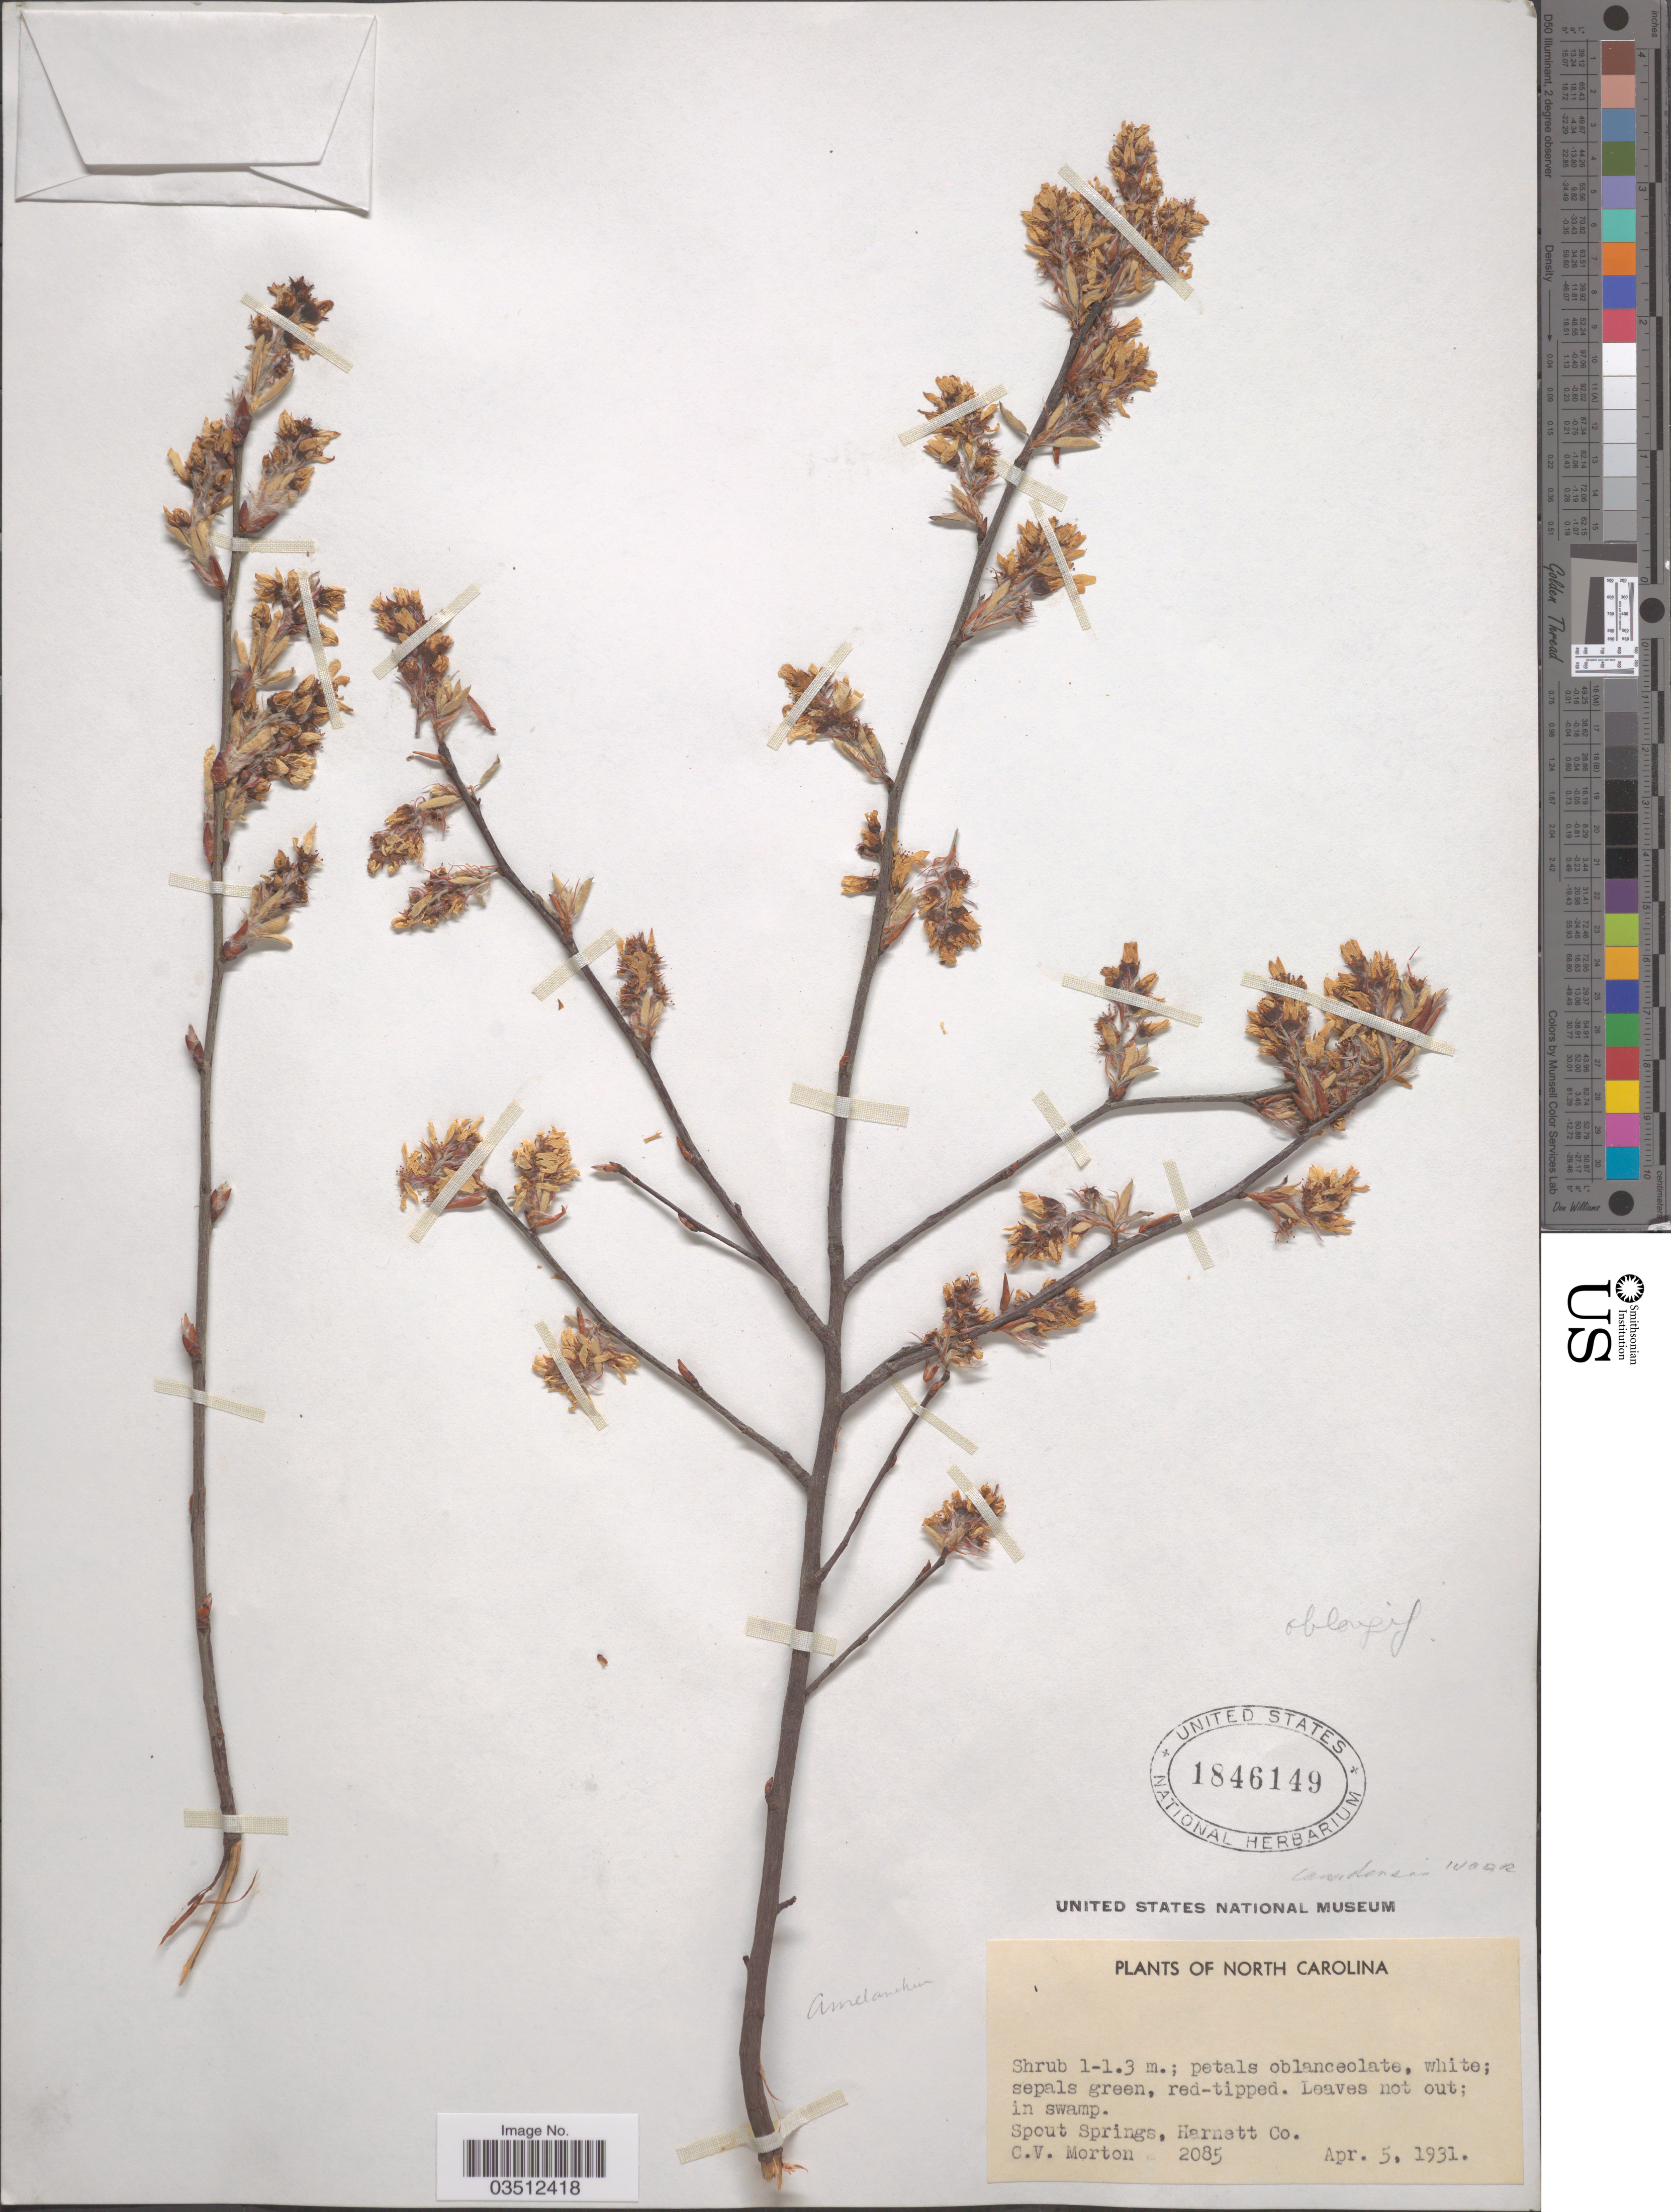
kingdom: Plantae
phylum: Tracheophyta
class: Magnoliopsida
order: Rosales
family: Rosaceae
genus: Amelanchier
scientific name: Amelanchier oblongifolia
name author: (Torr. & A. Gray) M. Roem.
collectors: C. V. Morton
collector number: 2085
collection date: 1931-04-05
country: United States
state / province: North Carolina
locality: Spout Springs, Harnett Co.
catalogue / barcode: US 1846149